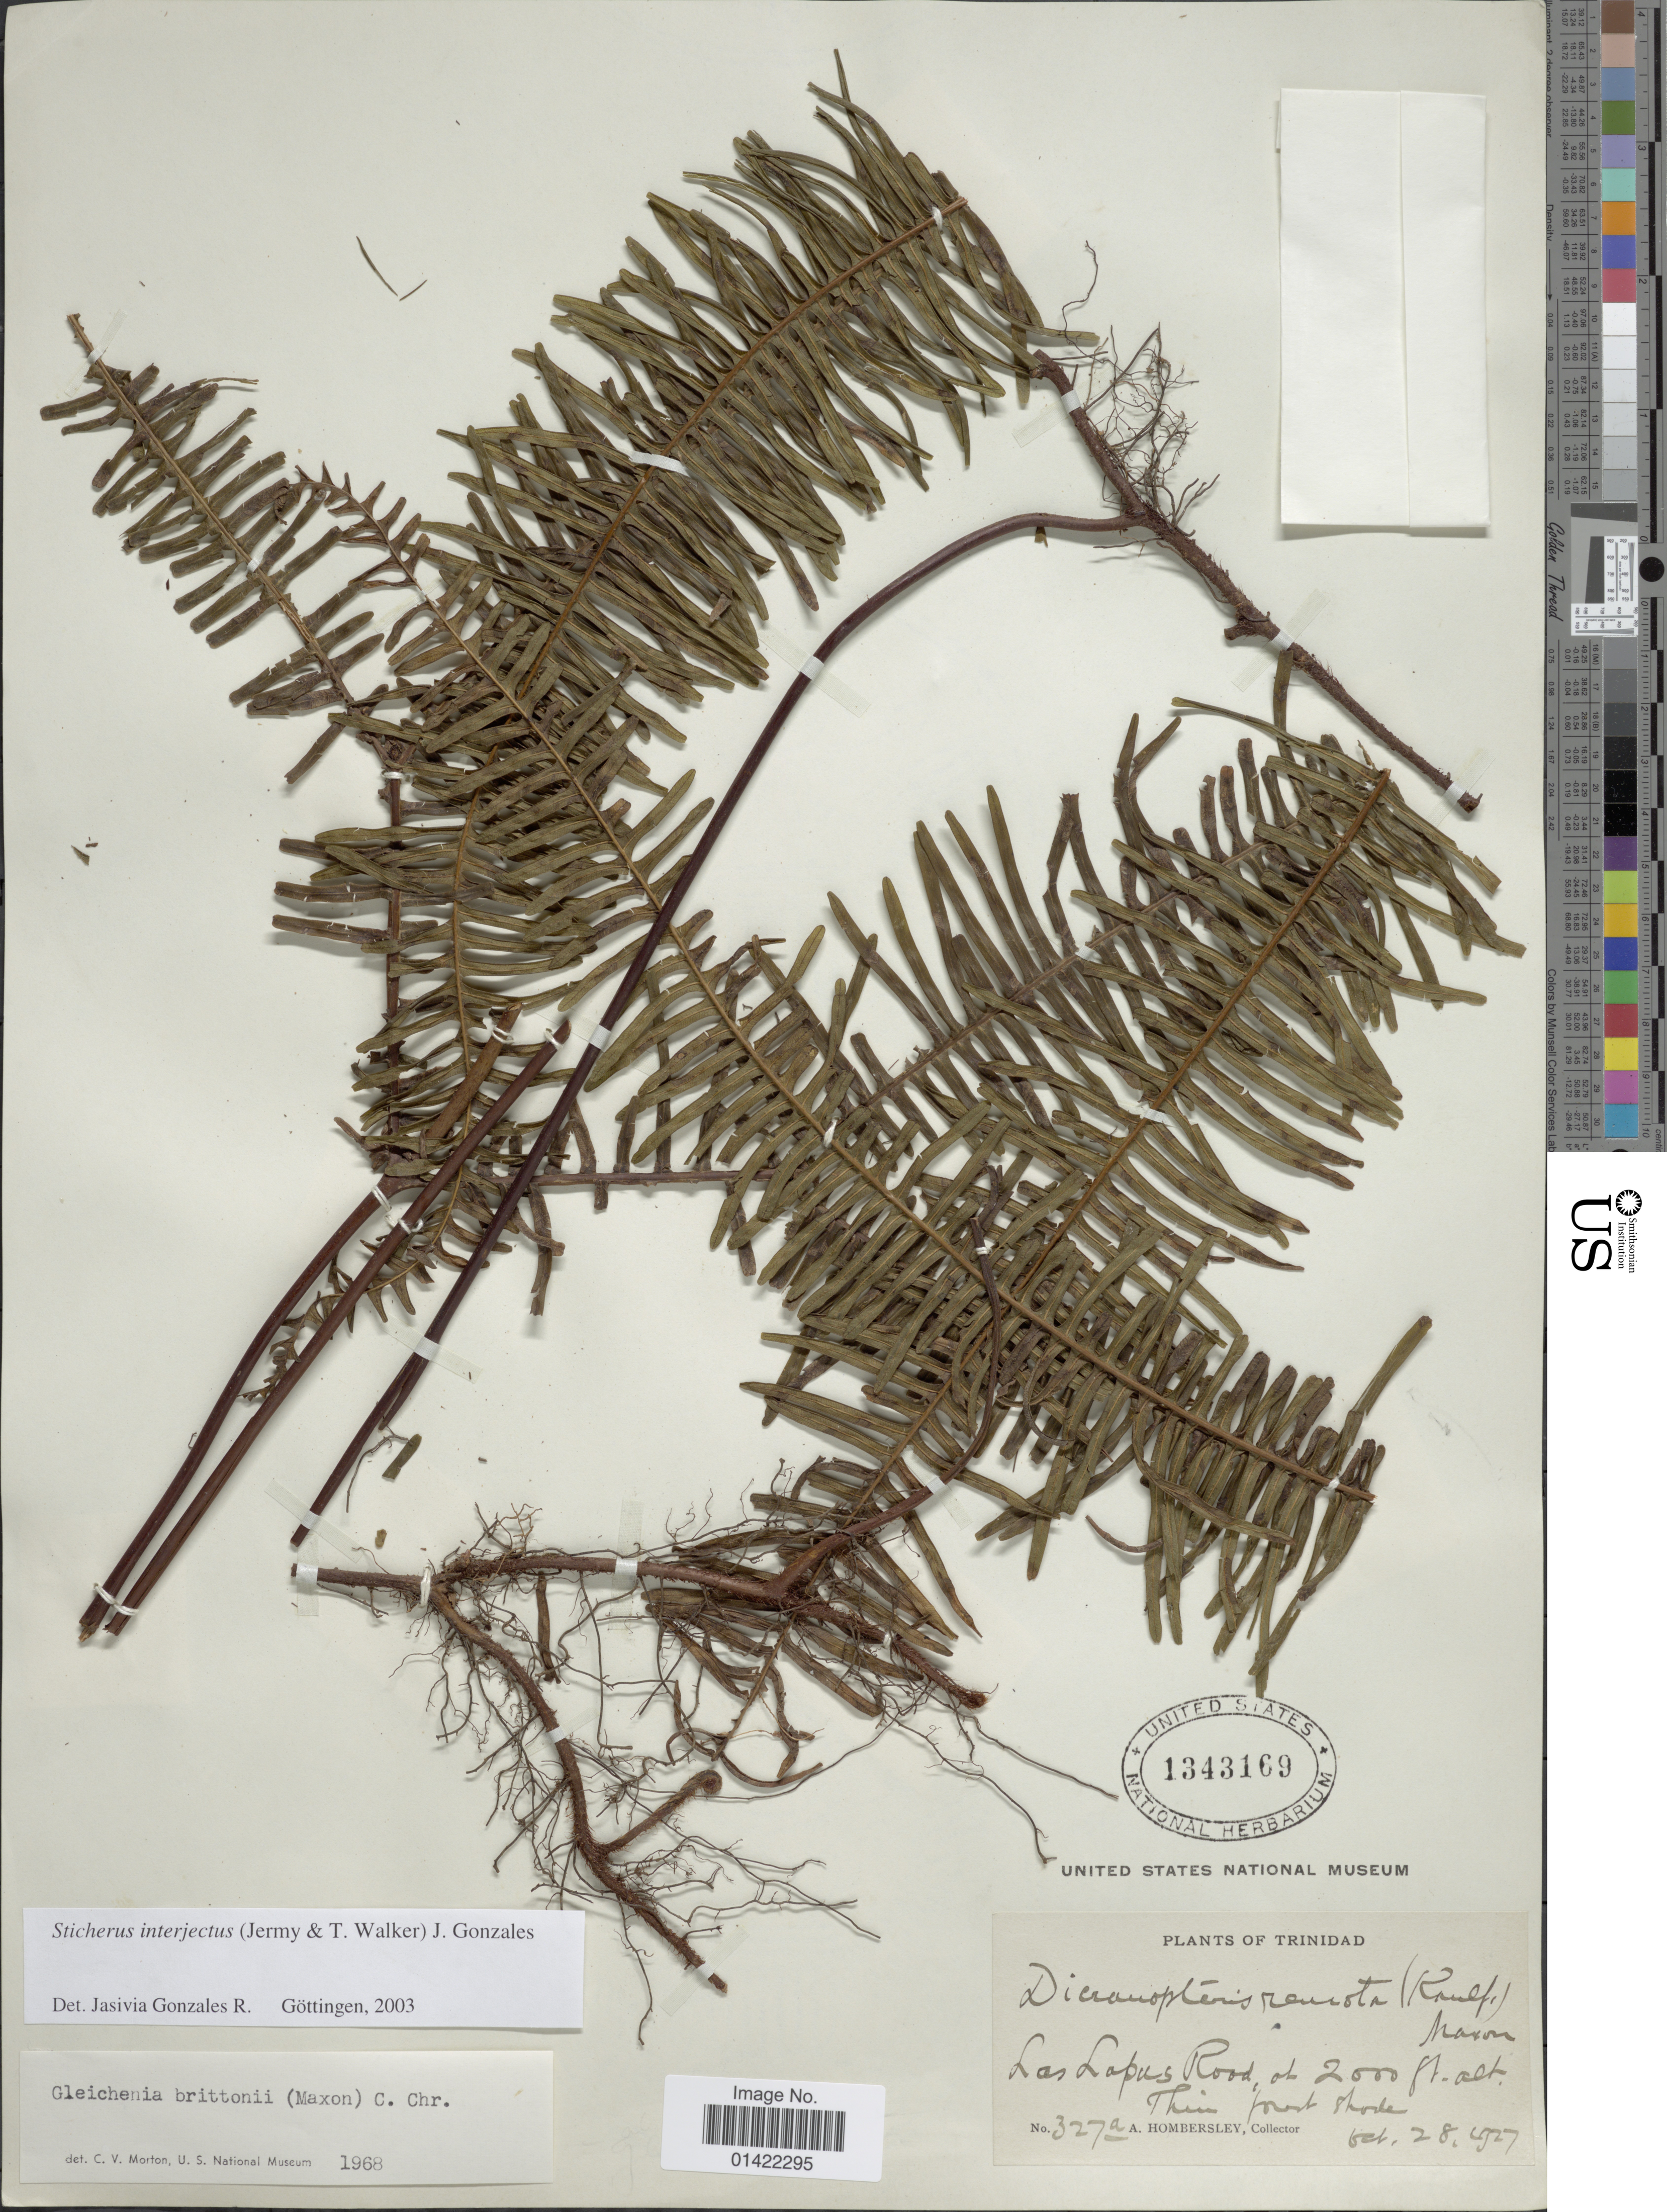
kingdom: Plantae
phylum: Tracheophyta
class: Polypodiopsida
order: Gleicheniales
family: Gleicheniaceae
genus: Sticherus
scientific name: Sticherus interjectus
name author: (Jermy & T.G. Walker) J. Gonzales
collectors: A. Hombersley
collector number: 327a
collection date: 1927-10-28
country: Trinidad and Tobago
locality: Trinidad, Las Lapas Road [interpreted]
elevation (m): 610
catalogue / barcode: US 1343169